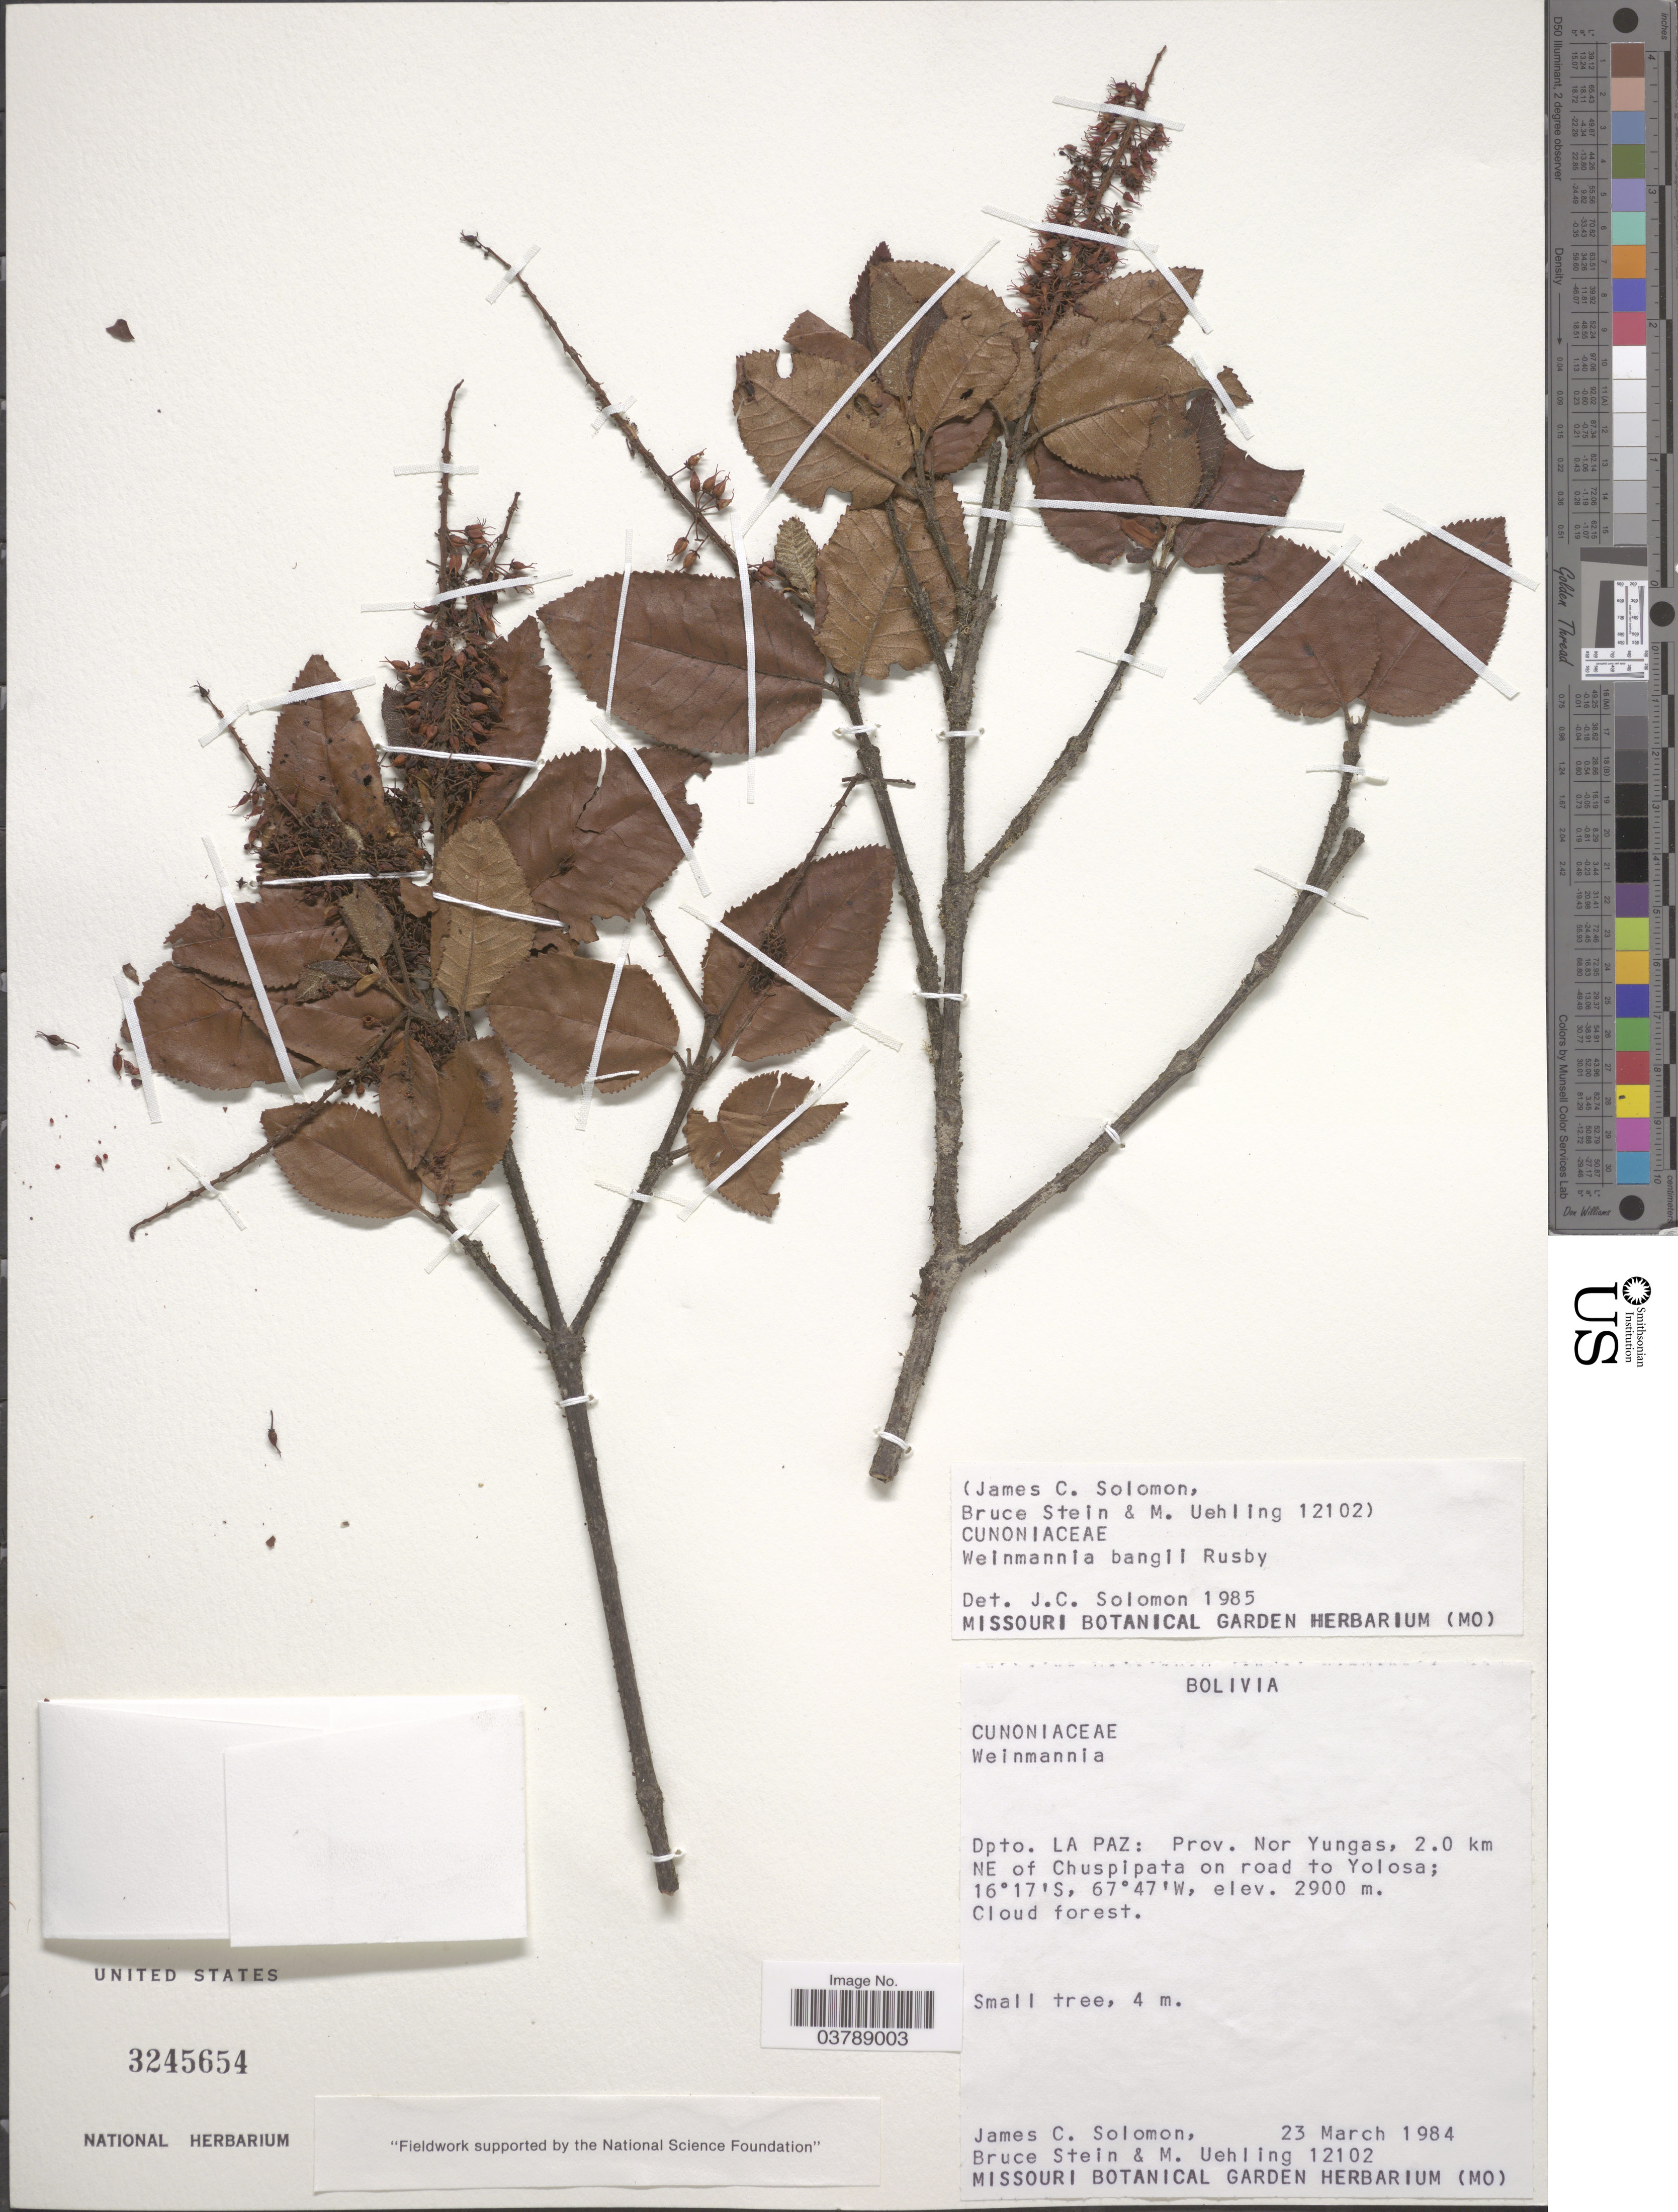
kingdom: Plantae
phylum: Tracheophyta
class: Magnoliopsida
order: Oxalidales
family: Cunoniaceae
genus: Weinmannia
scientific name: Weinmannia bangii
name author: Rusby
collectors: J. C. Solomon, B. A. Stein & M. Uehling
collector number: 12102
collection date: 1984-03-23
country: Bolivia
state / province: La Paz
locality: Dpto. La Paz: Prov. Nor Yungas, 2.0 km NE of Chuspipata on road to Yolosa.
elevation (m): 2900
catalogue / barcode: US 3245654